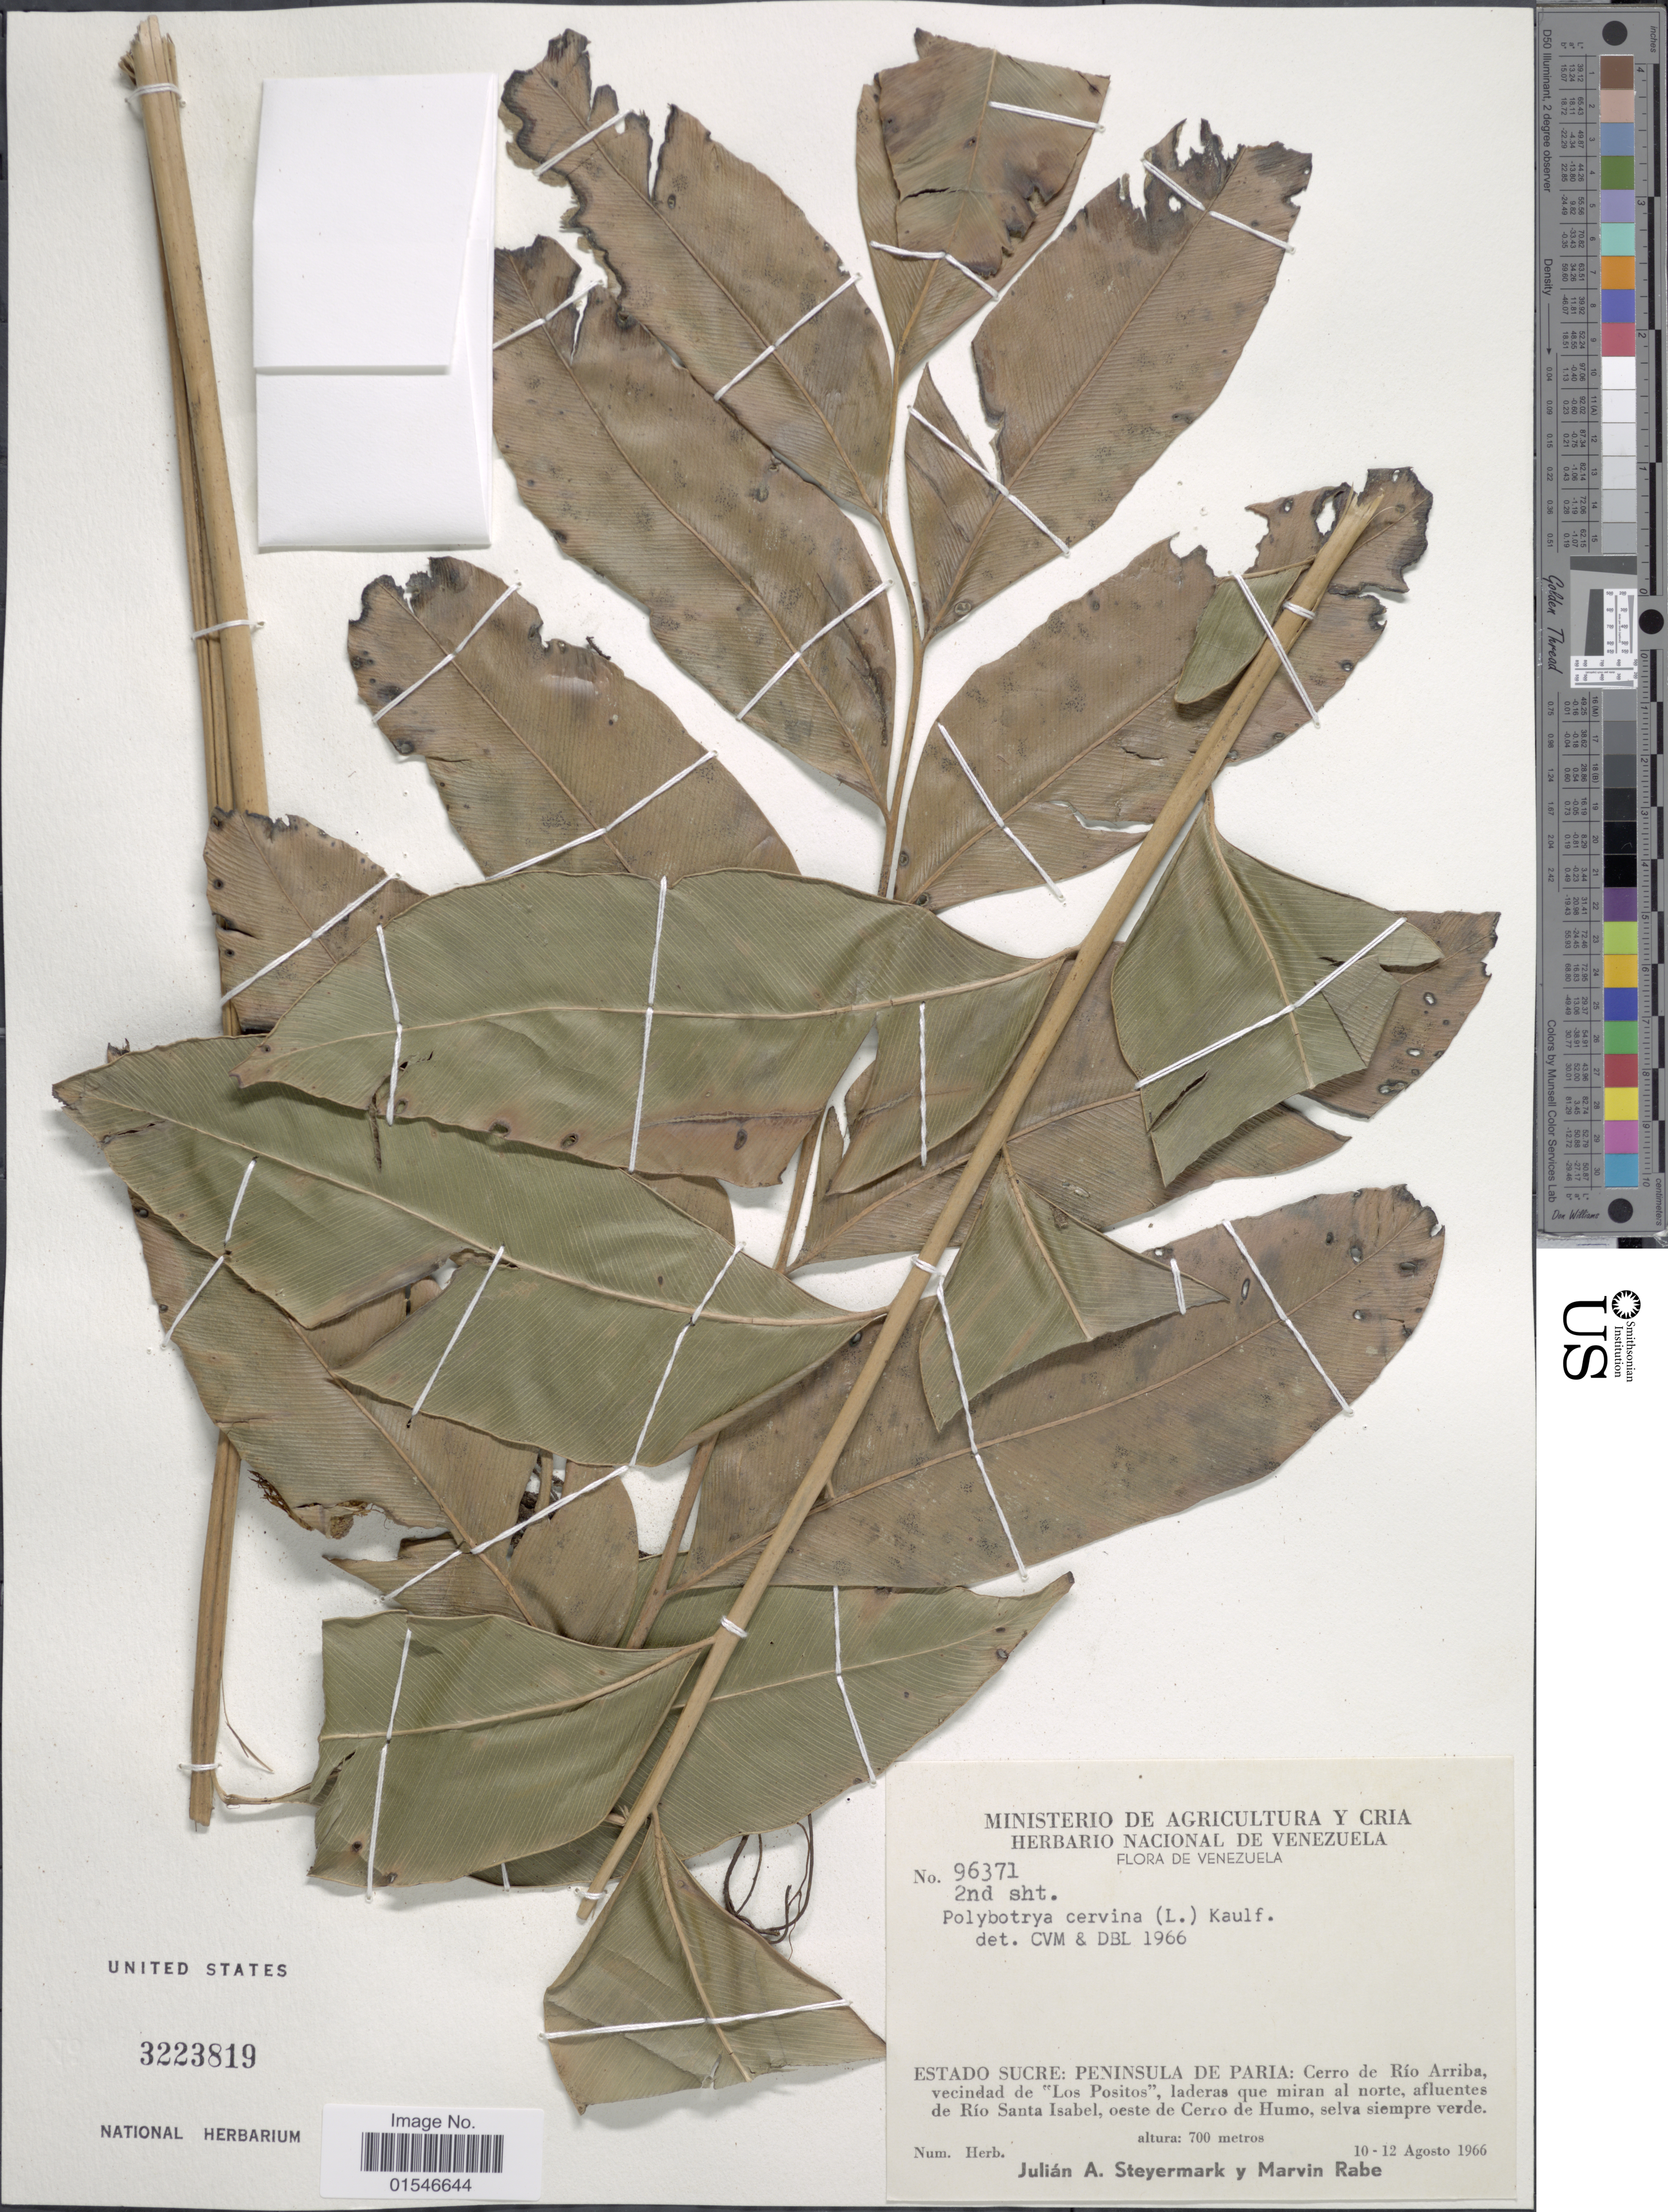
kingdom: Plantae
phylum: Tracheophyta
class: Polypodiopsida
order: Polypodiales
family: Dryopteridaceae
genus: Olfersia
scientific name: Olfersia cervina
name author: (L.) Kunze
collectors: J. Steyermark & M. Rabe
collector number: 96371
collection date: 1966-08-10/1966-08-12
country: Venezuela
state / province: Sucre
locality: Peninsula de Paria: Cerro de Río Arriba, vecindad de "Los Positos". laderas que miran al norte, afluentes de Río Santa Isabel, oeste de Cerro de Humo, selva siempre verde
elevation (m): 700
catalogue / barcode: US 3223819